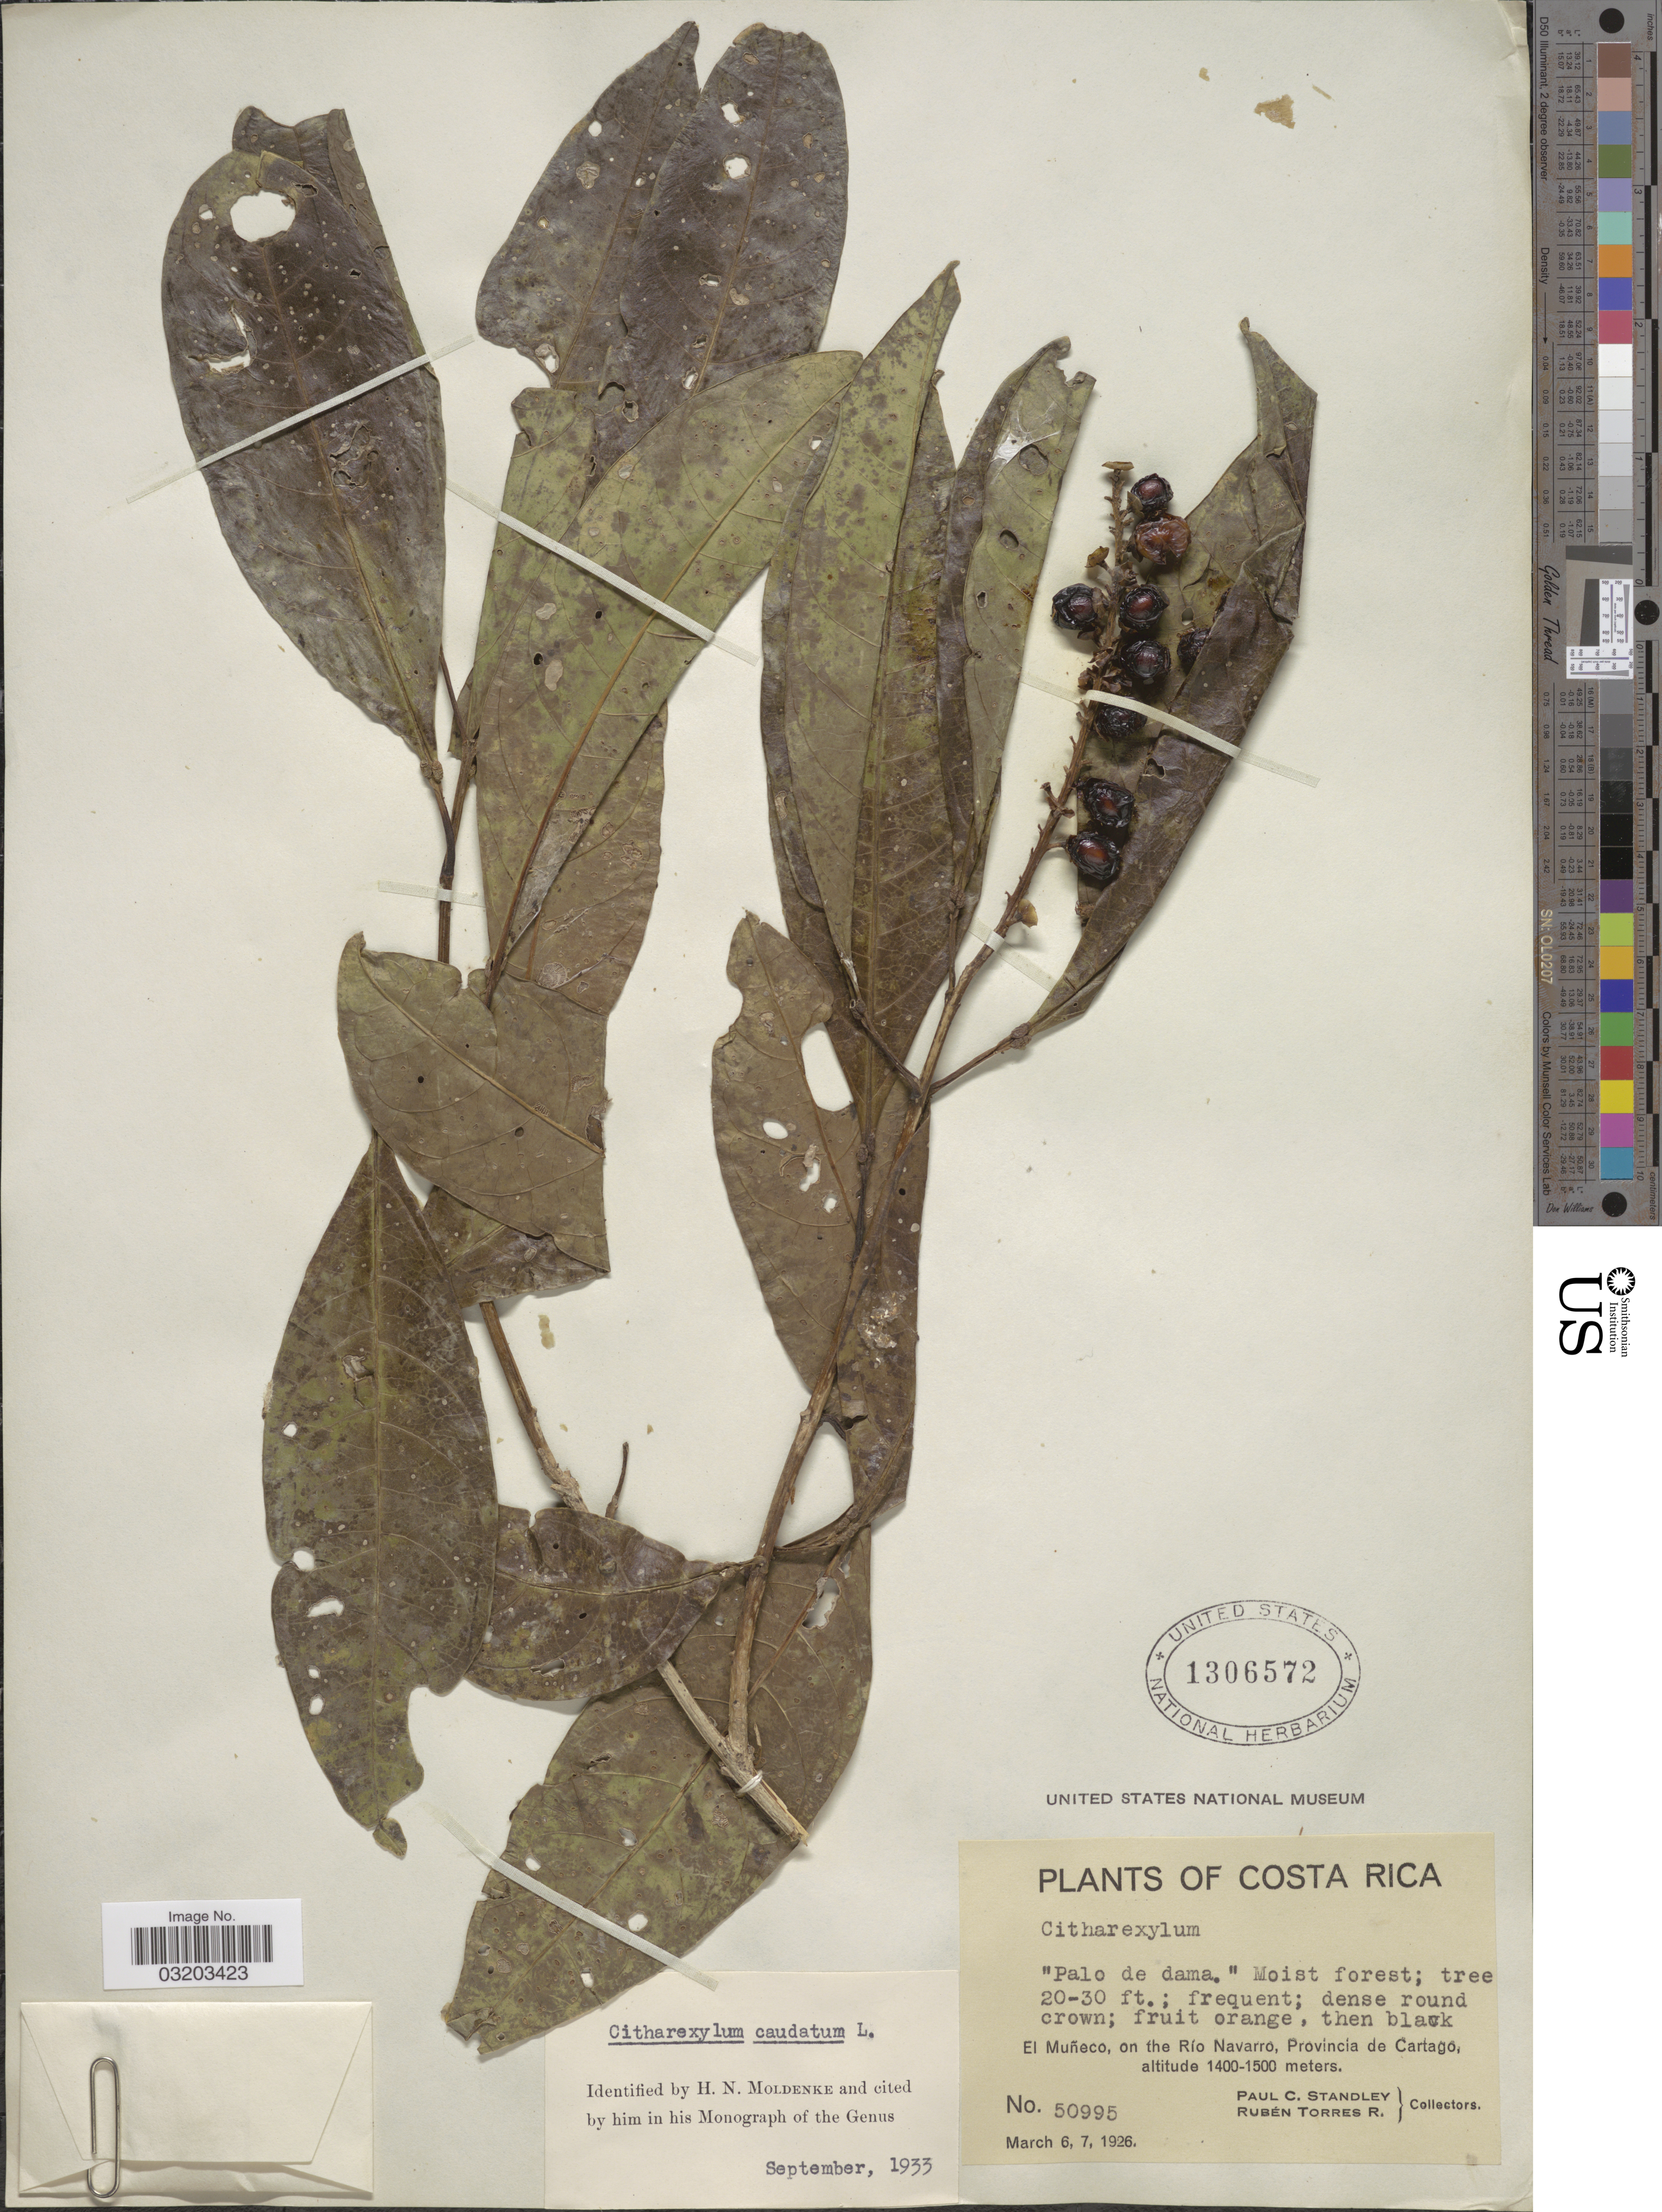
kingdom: Plantae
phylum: Tracheophyta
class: Magnoliopsida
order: Lamiales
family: Verbenaceae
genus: Citharexylum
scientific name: Citharexylum caudatum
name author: L.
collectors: P. C. Standley & R. Torres Rojas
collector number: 50995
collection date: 1926-03-06/1926-03-07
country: Costa Rica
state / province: Cartago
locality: El Muñeco, on the Rio Navarro.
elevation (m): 1400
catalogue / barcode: US 1306572